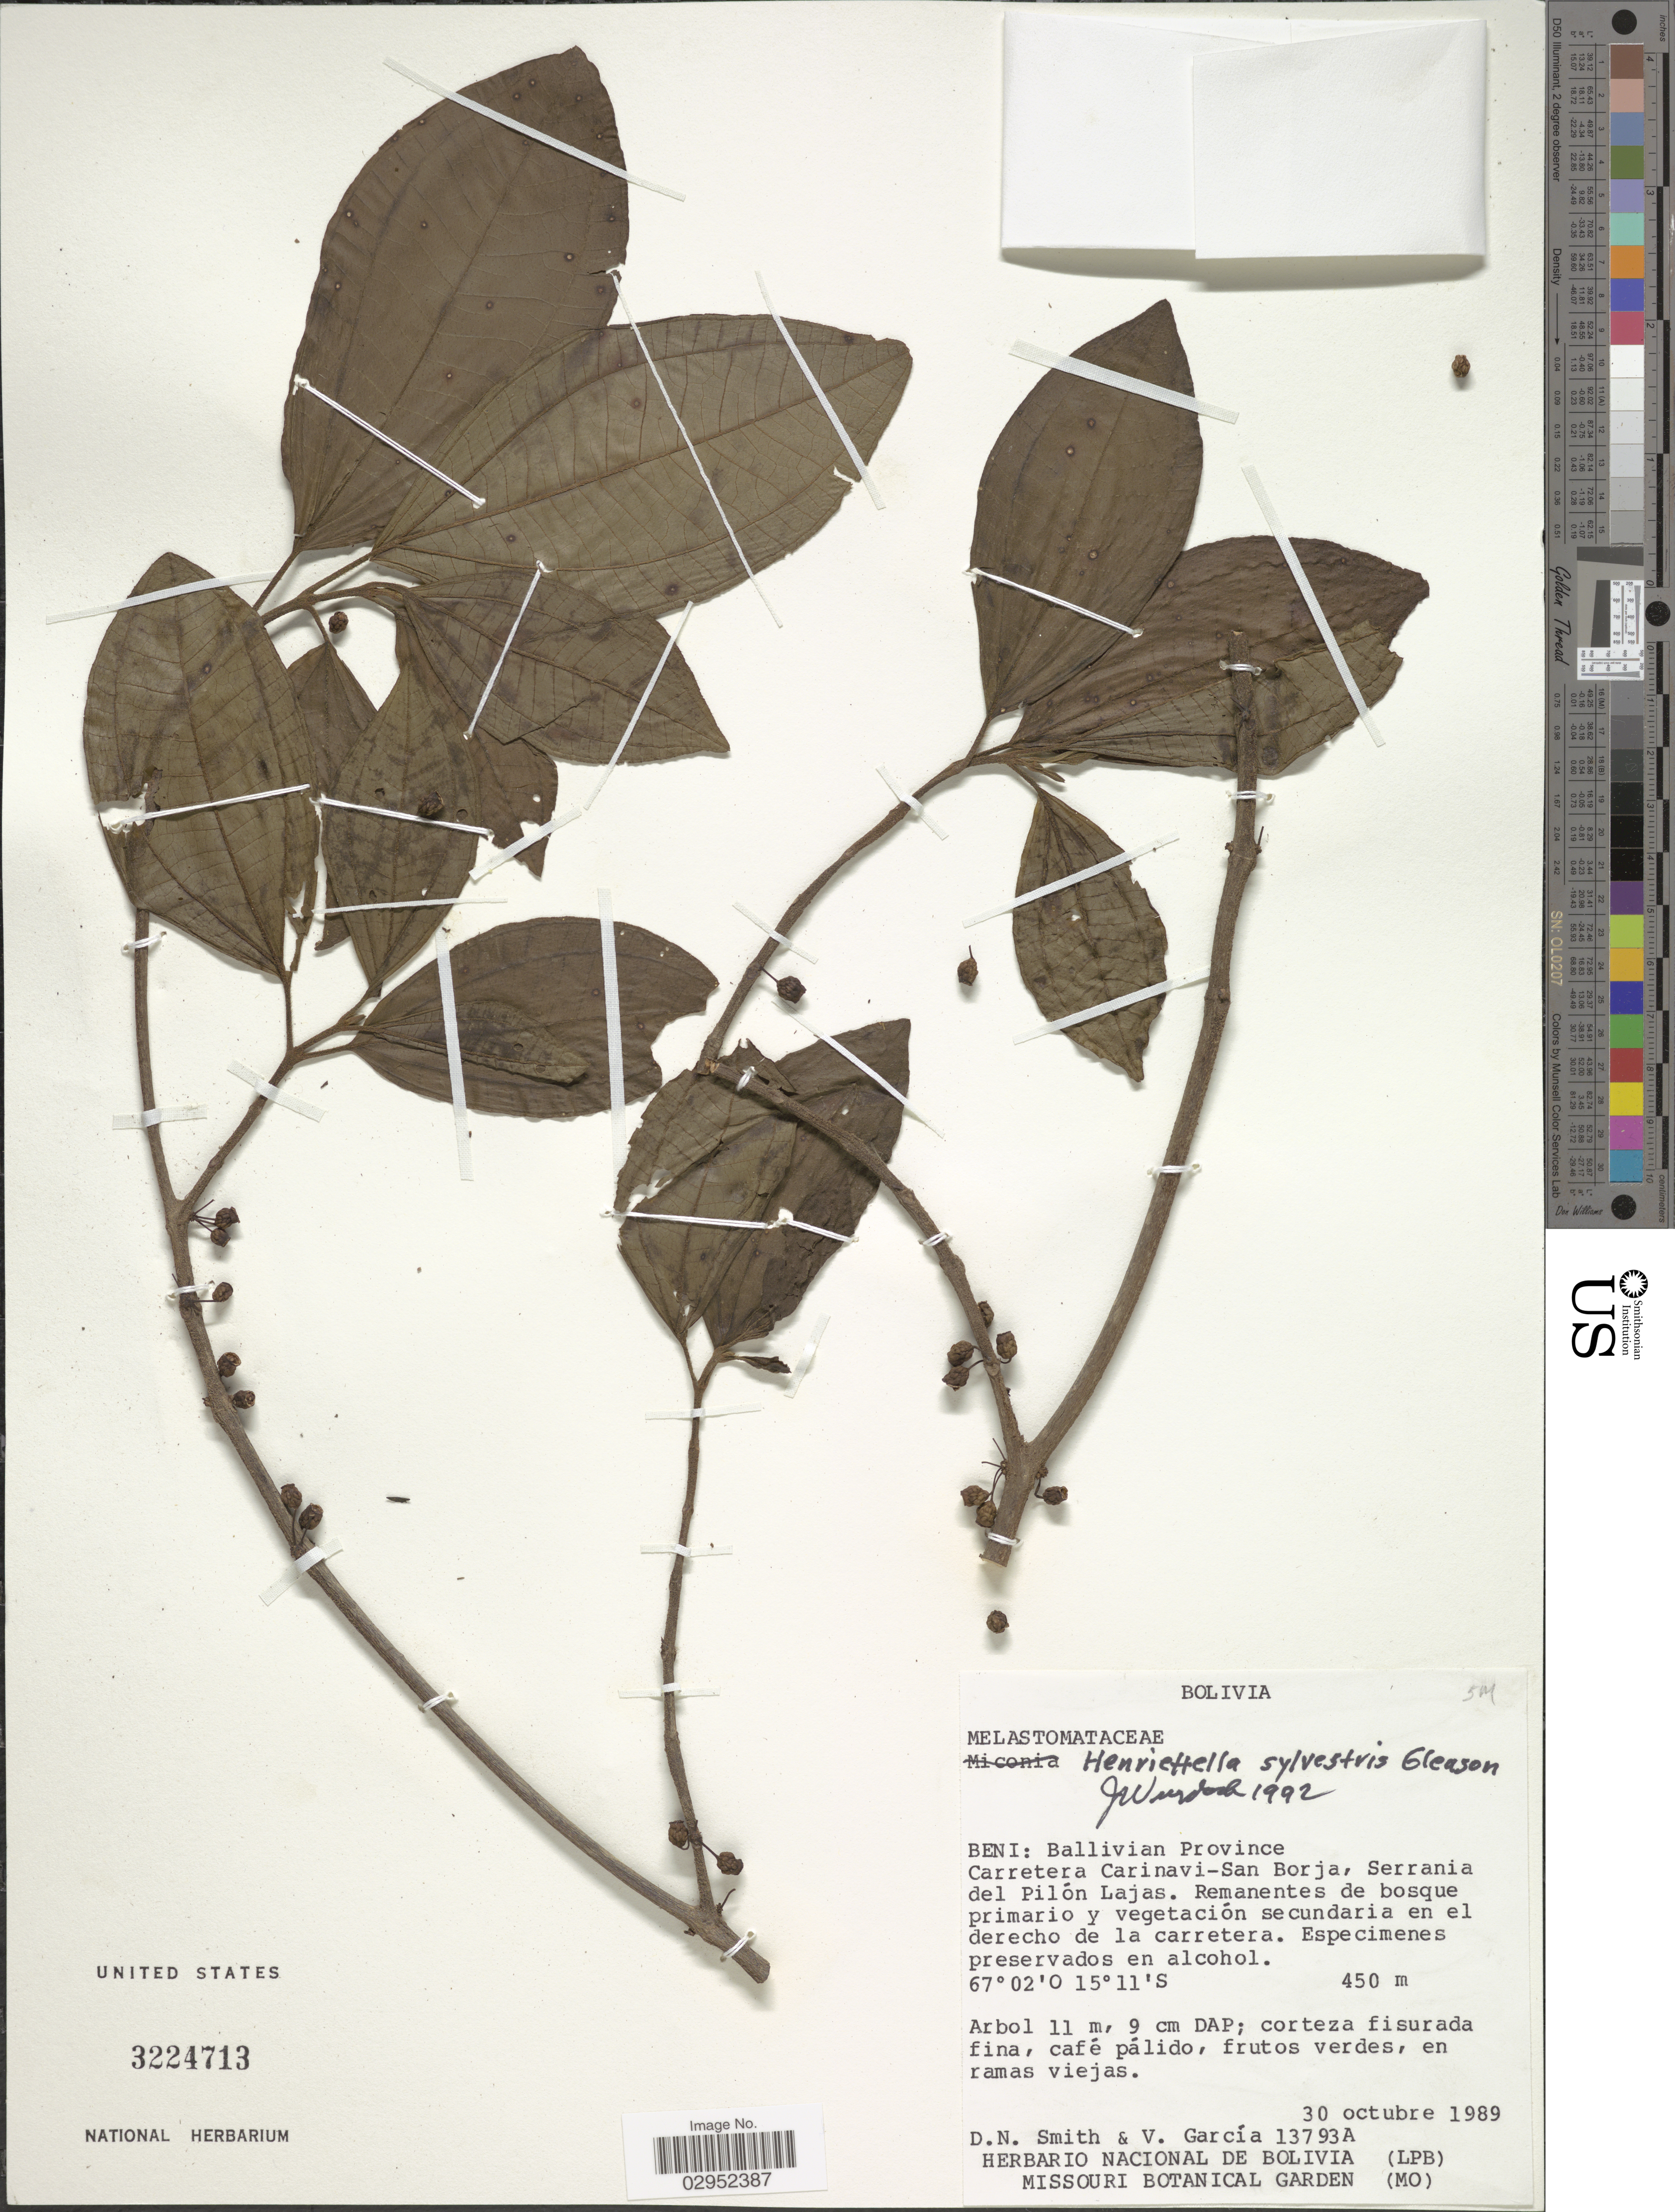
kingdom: Plantae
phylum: Tracheophyta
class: Magnoliopsida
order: Myrtales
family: Melastomataceae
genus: Henriettea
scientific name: Henriettea fascicularis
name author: (Sw.) M. Gómez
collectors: D. Smith & V. Garcia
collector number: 13793A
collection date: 1989-10-30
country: Bolivia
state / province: Beni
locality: Ballivian Province. Carretera Carinavi-San Borja, Serrania del Pilón Lajas.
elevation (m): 450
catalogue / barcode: US 3224713